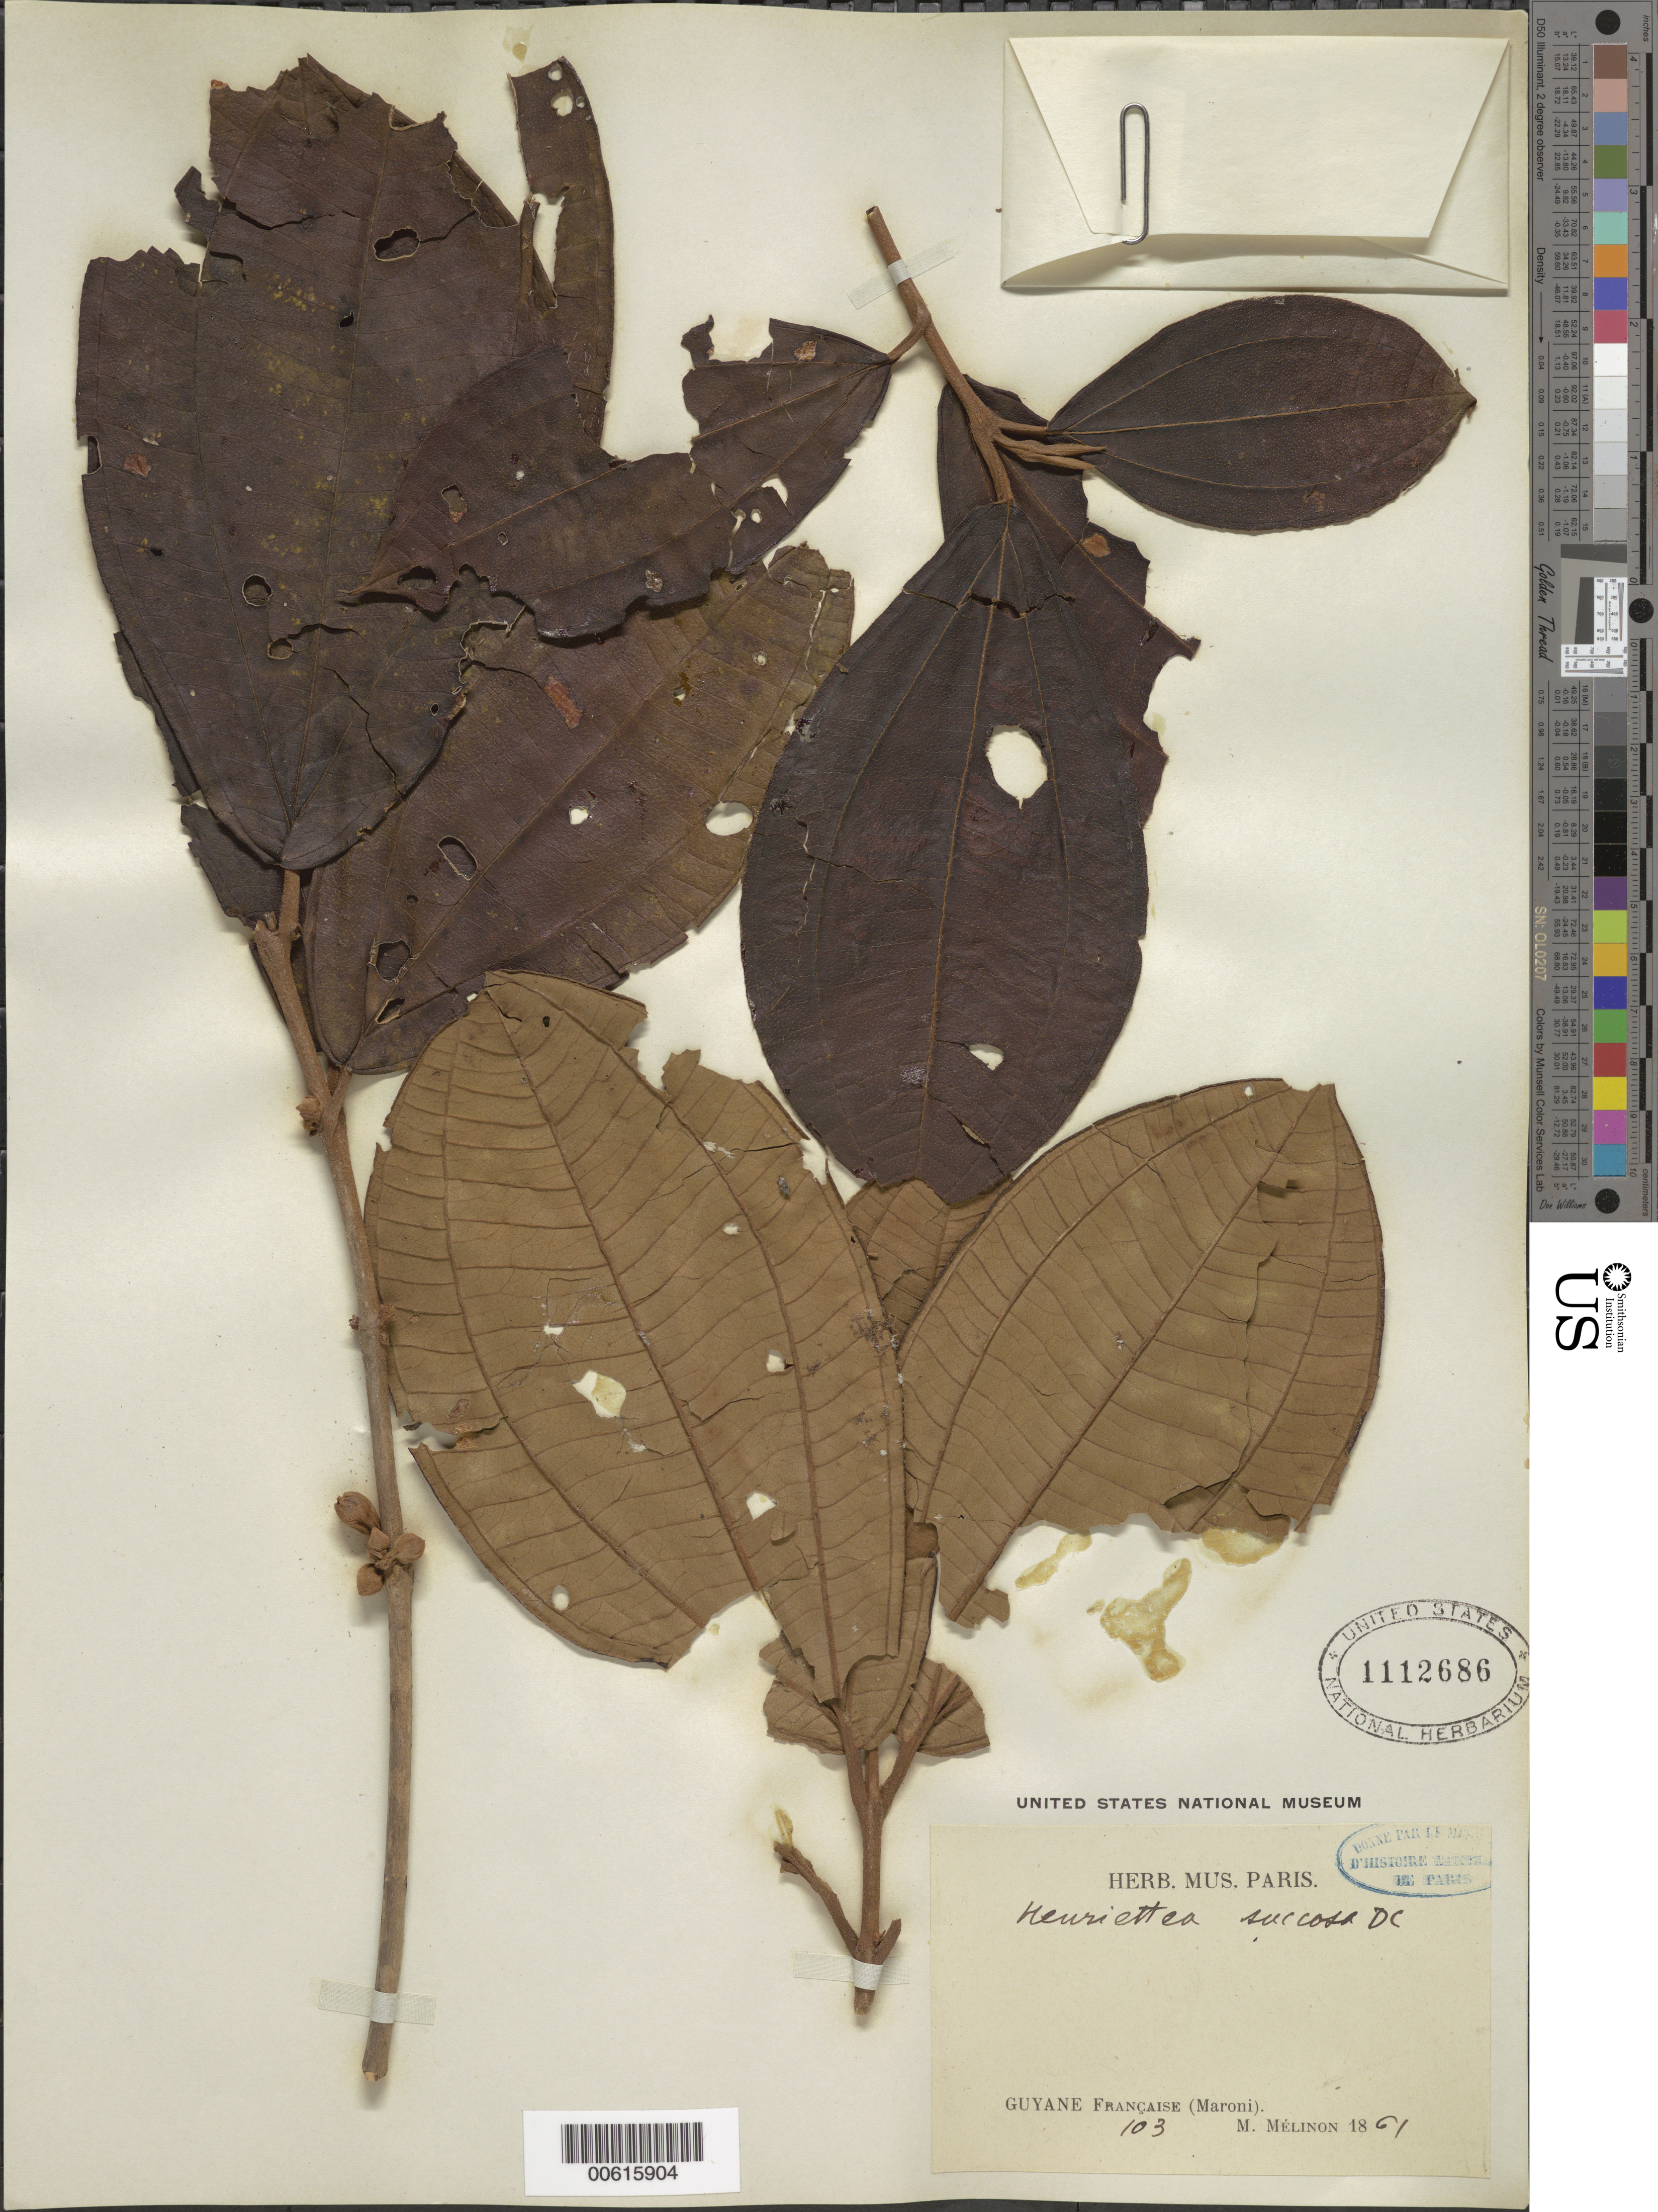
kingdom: Plantae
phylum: Tracheophyta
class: Magnoliopsida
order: Myrtales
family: Melastomataceae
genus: Henriettea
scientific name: Henriettea succosa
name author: (Aubl.) DC.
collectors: E. Mélinon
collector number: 103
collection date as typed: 1861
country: French Guiana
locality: Maroni R.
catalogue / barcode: US 1112686